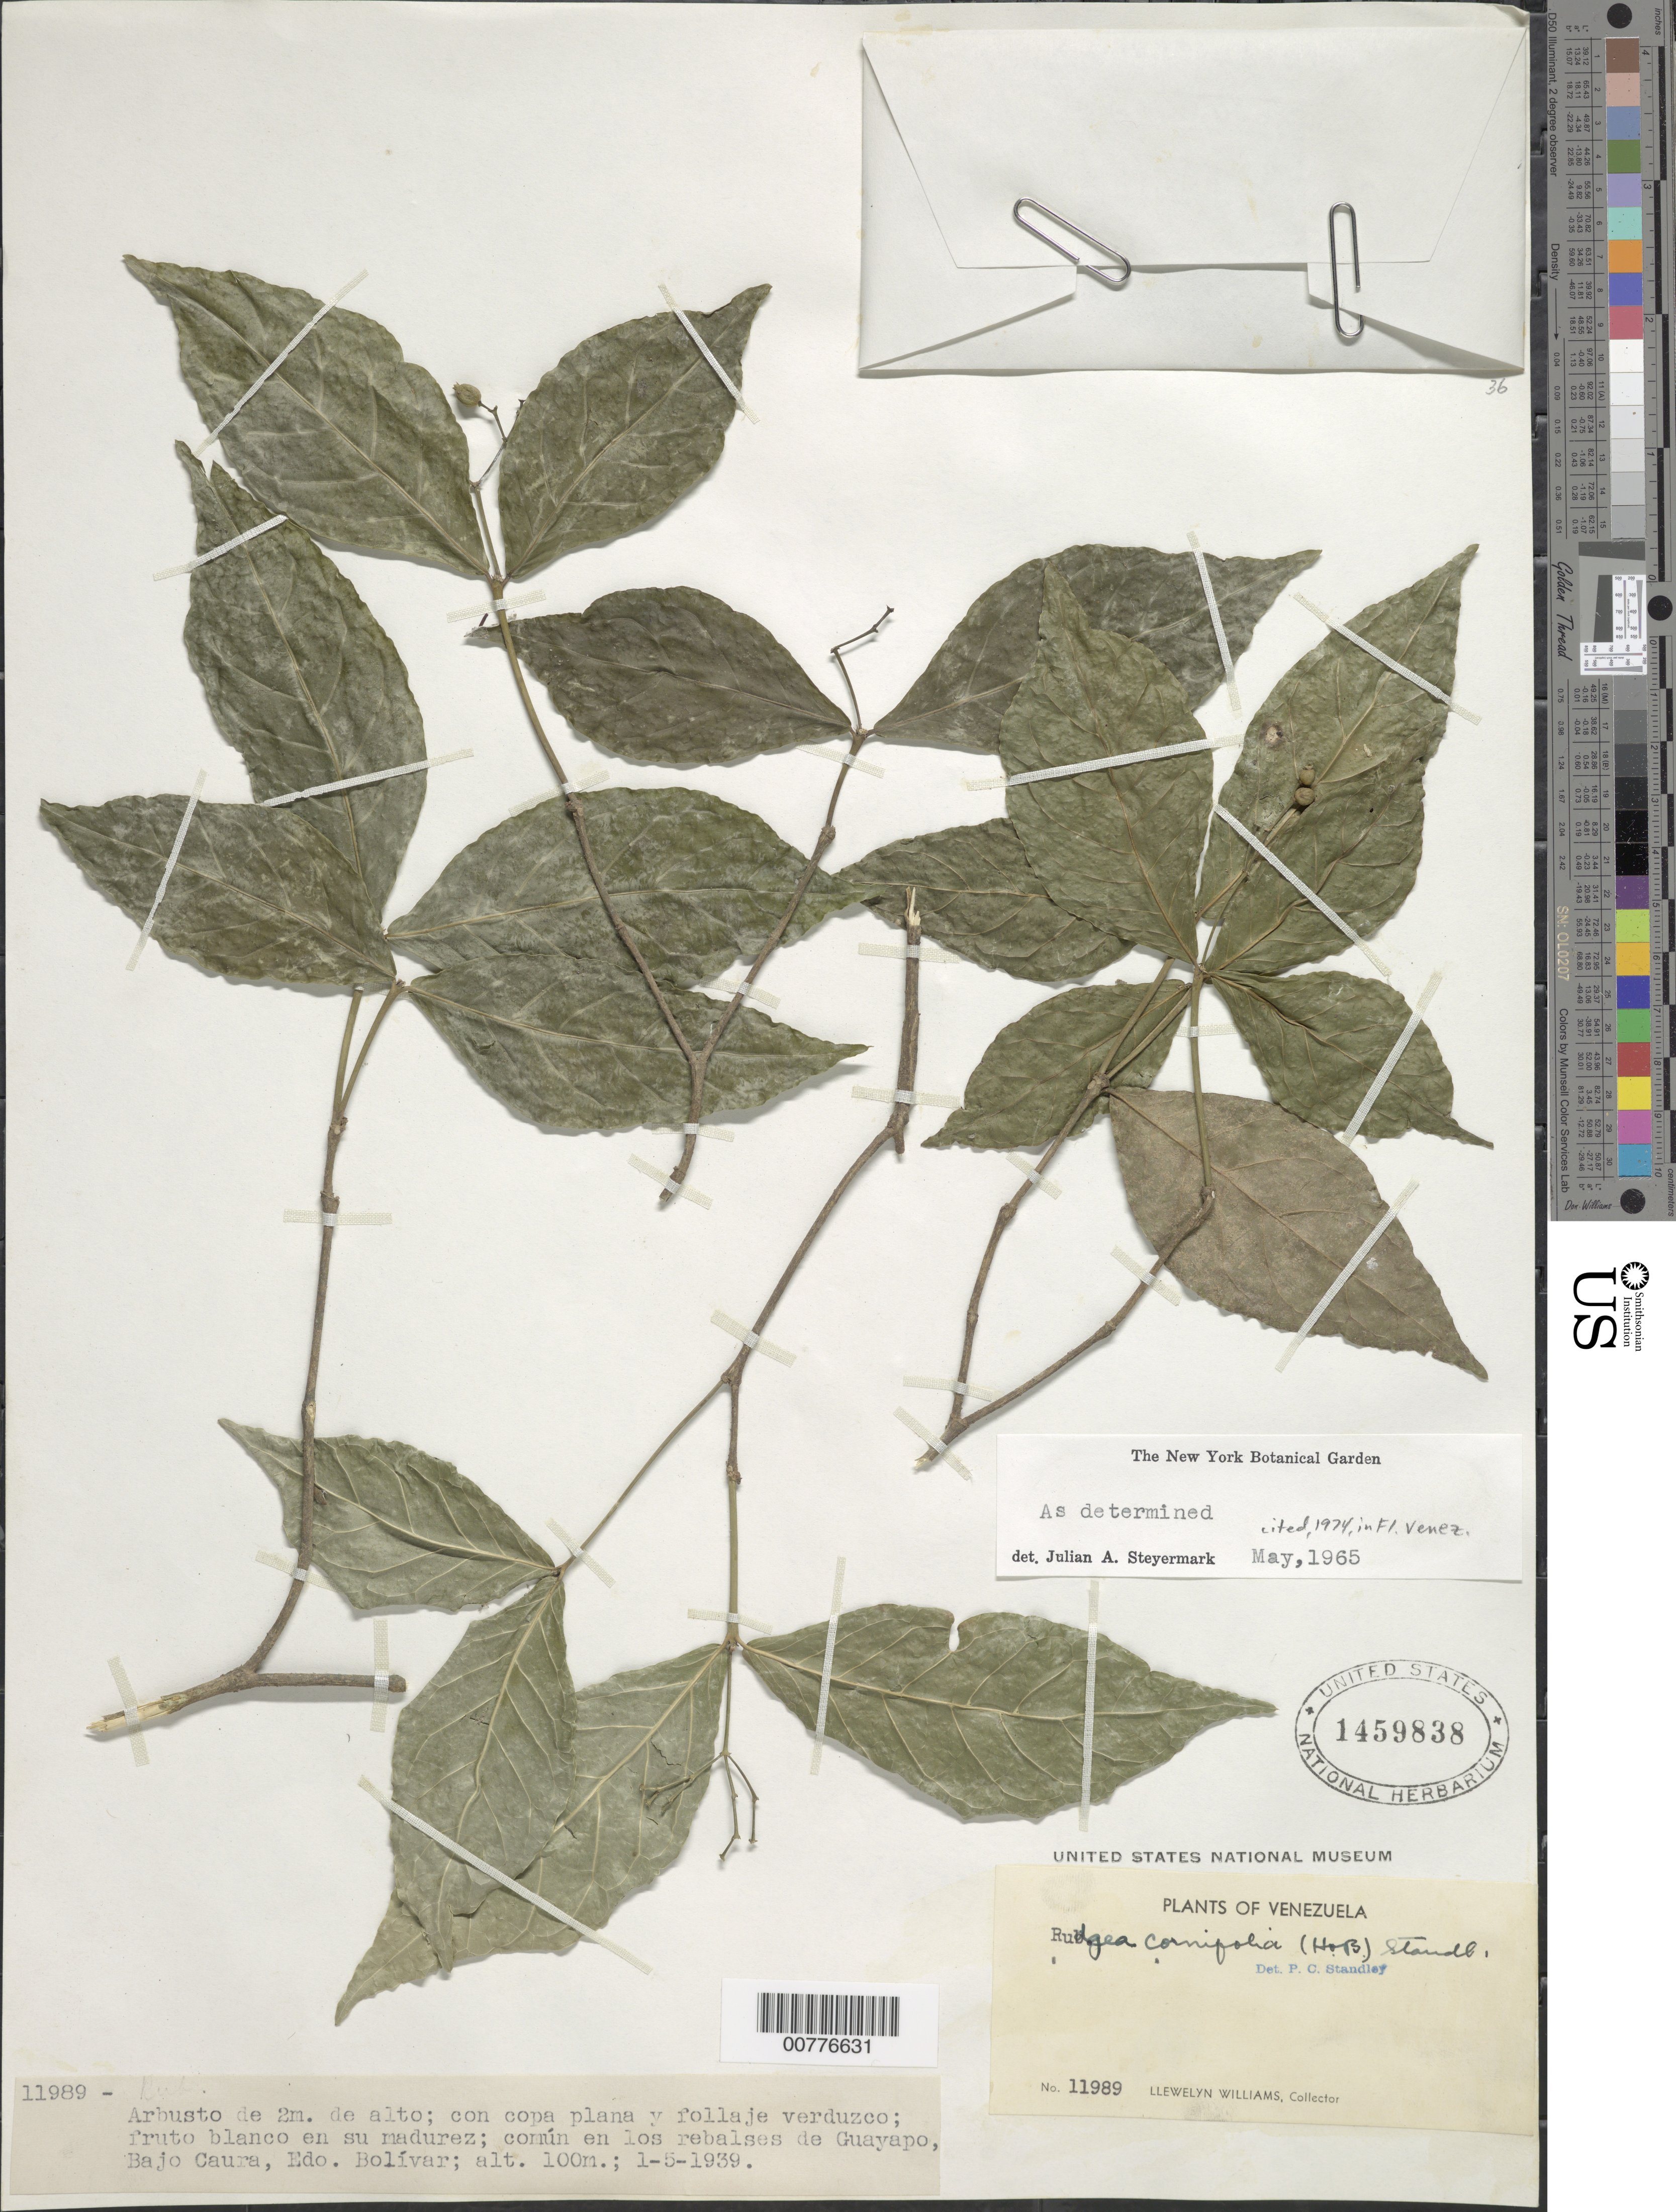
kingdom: Plantae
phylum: Tracheophyta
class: Magnoliopsida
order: Gentianales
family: Rubiaceae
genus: Rudgea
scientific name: Rudgea cornifolia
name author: (Kunth) Standl.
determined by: Steyermark, Julian A., (VEN)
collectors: Ll. Williams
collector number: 11989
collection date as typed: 1-May-39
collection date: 1939-05-01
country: Venezuela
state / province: Bolívar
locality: Guayapo, Bajo Caura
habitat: Rebalses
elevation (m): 100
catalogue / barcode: US 1459838